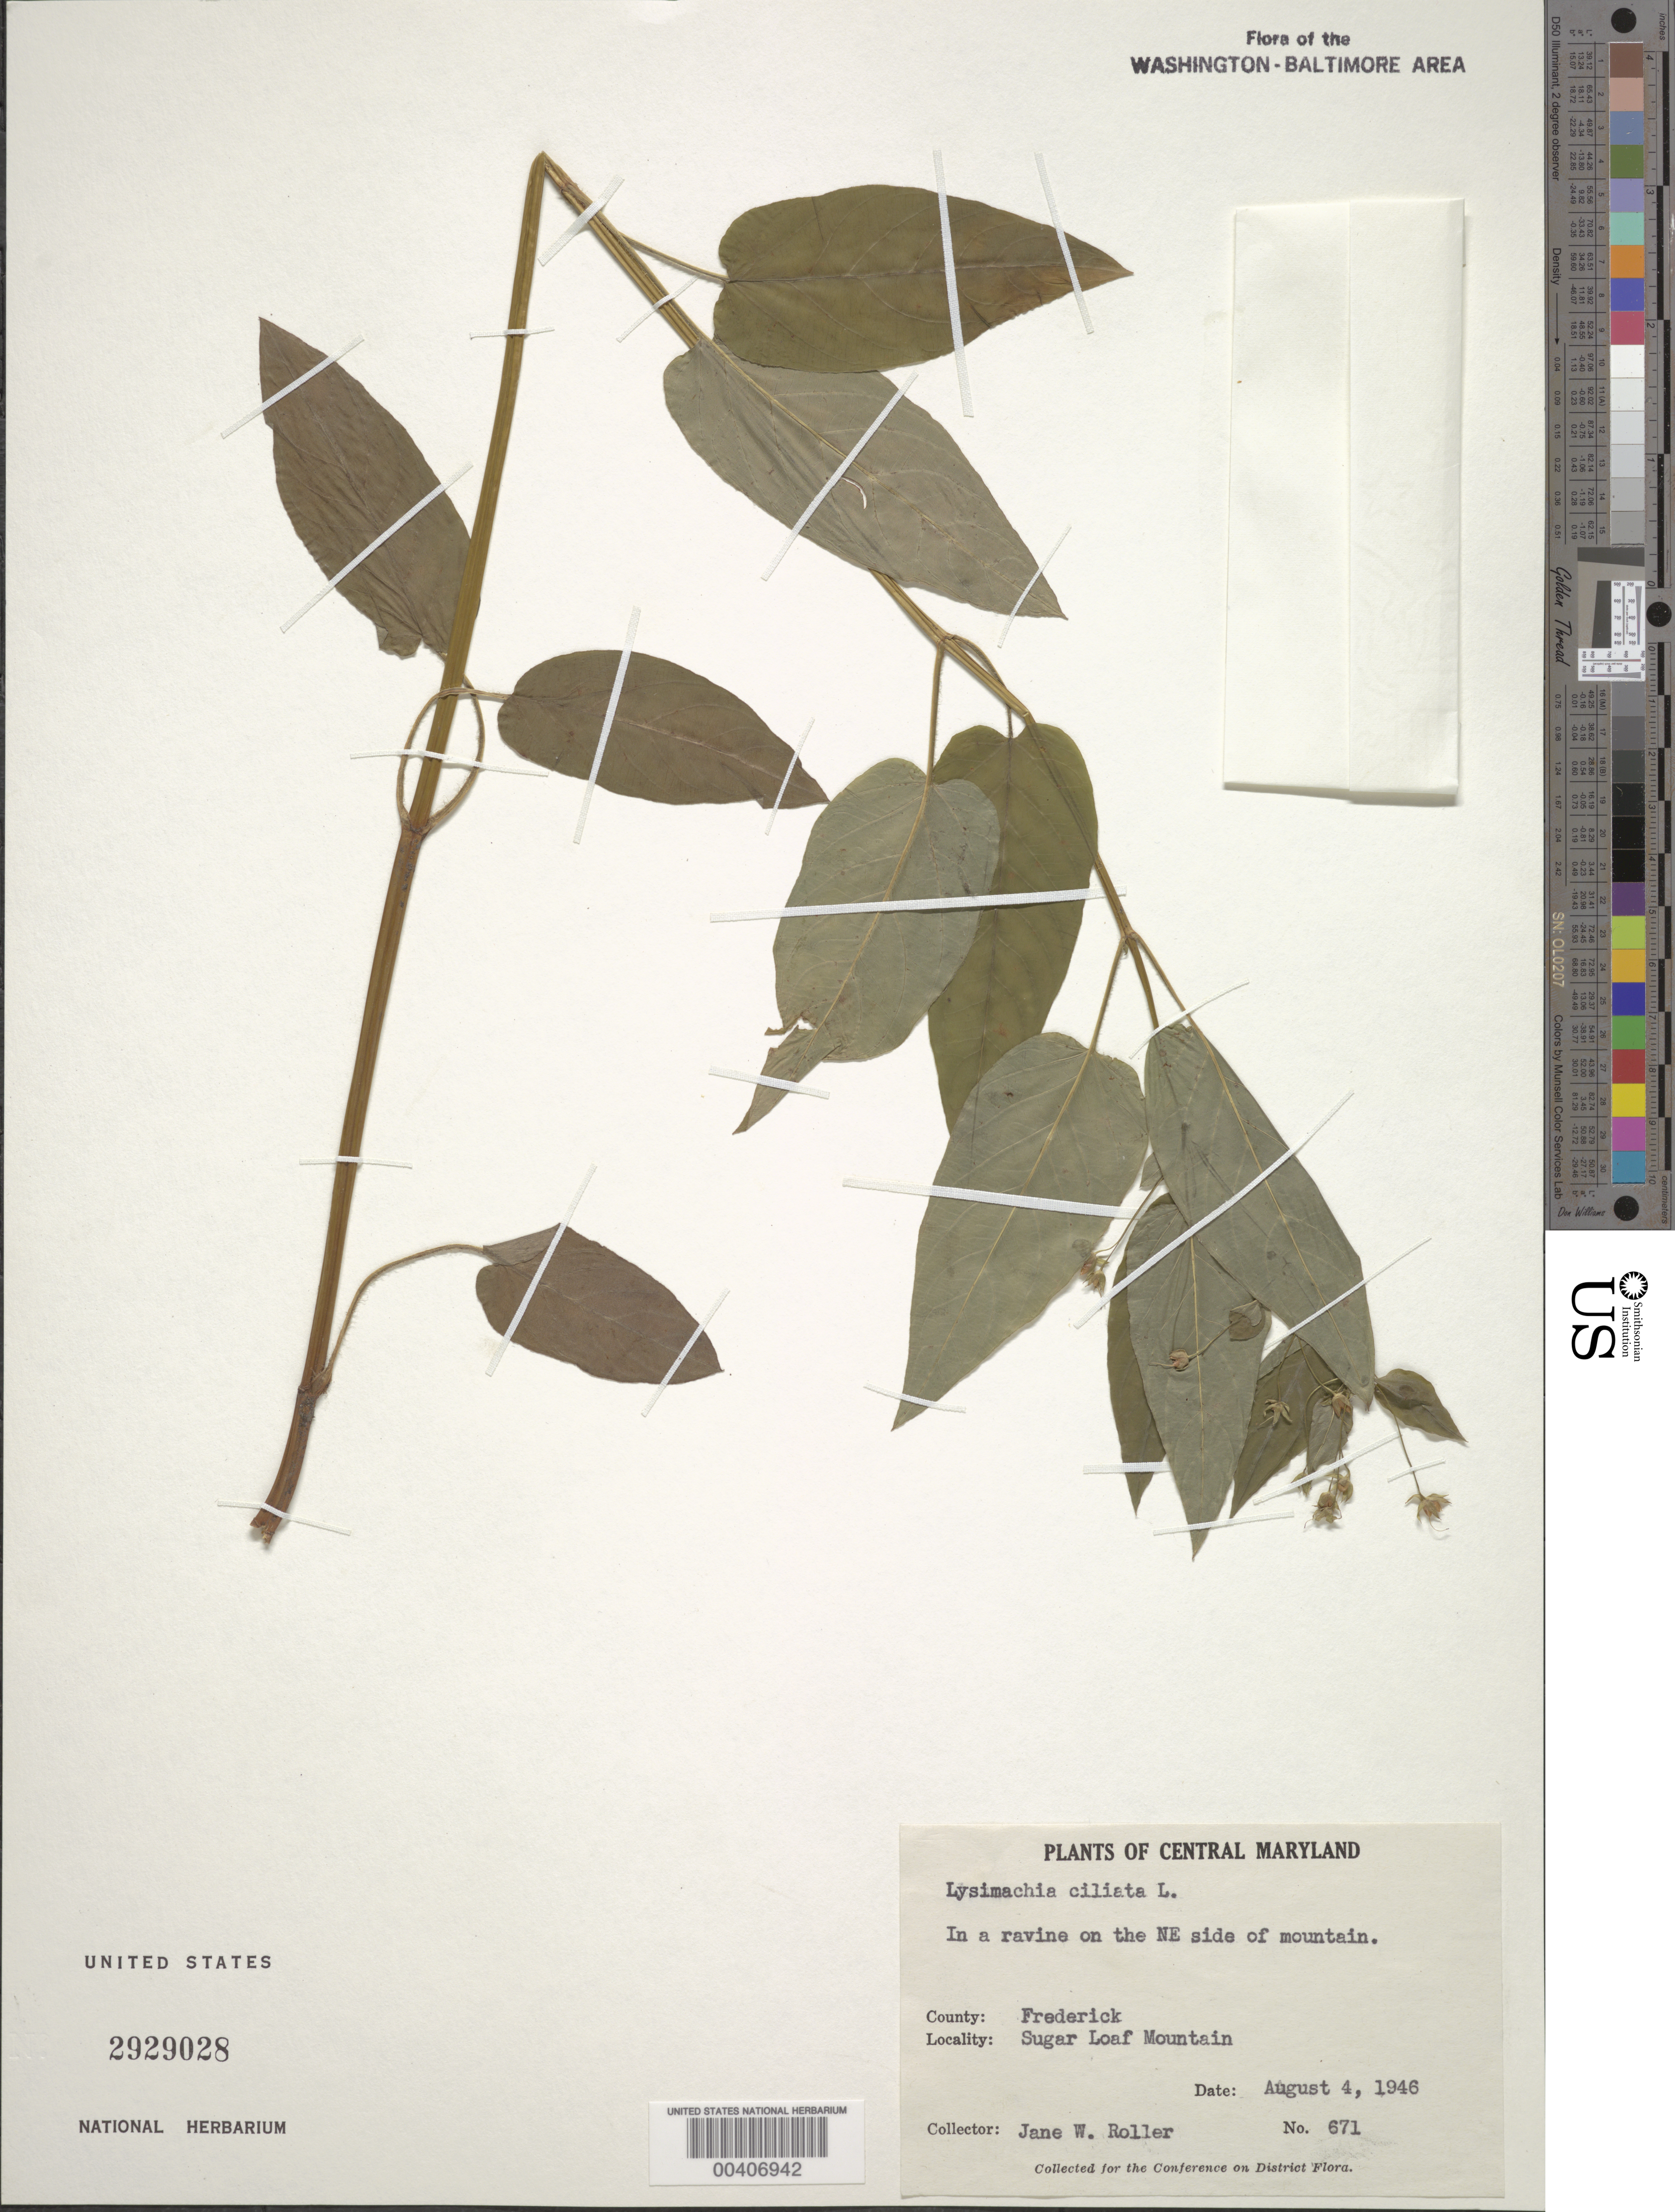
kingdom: Plantae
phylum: Tracheophyta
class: Magnoliopsida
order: Ericales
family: Primulaceae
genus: Lysimachia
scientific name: Lysimachia ciliata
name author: L.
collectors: J. W. Roller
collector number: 671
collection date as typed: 04 Aug 1946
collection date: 1946-08-04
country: United States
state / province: Maryland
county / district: Frederick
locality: Sugar Loaf Mountain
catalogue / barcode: US 2929028